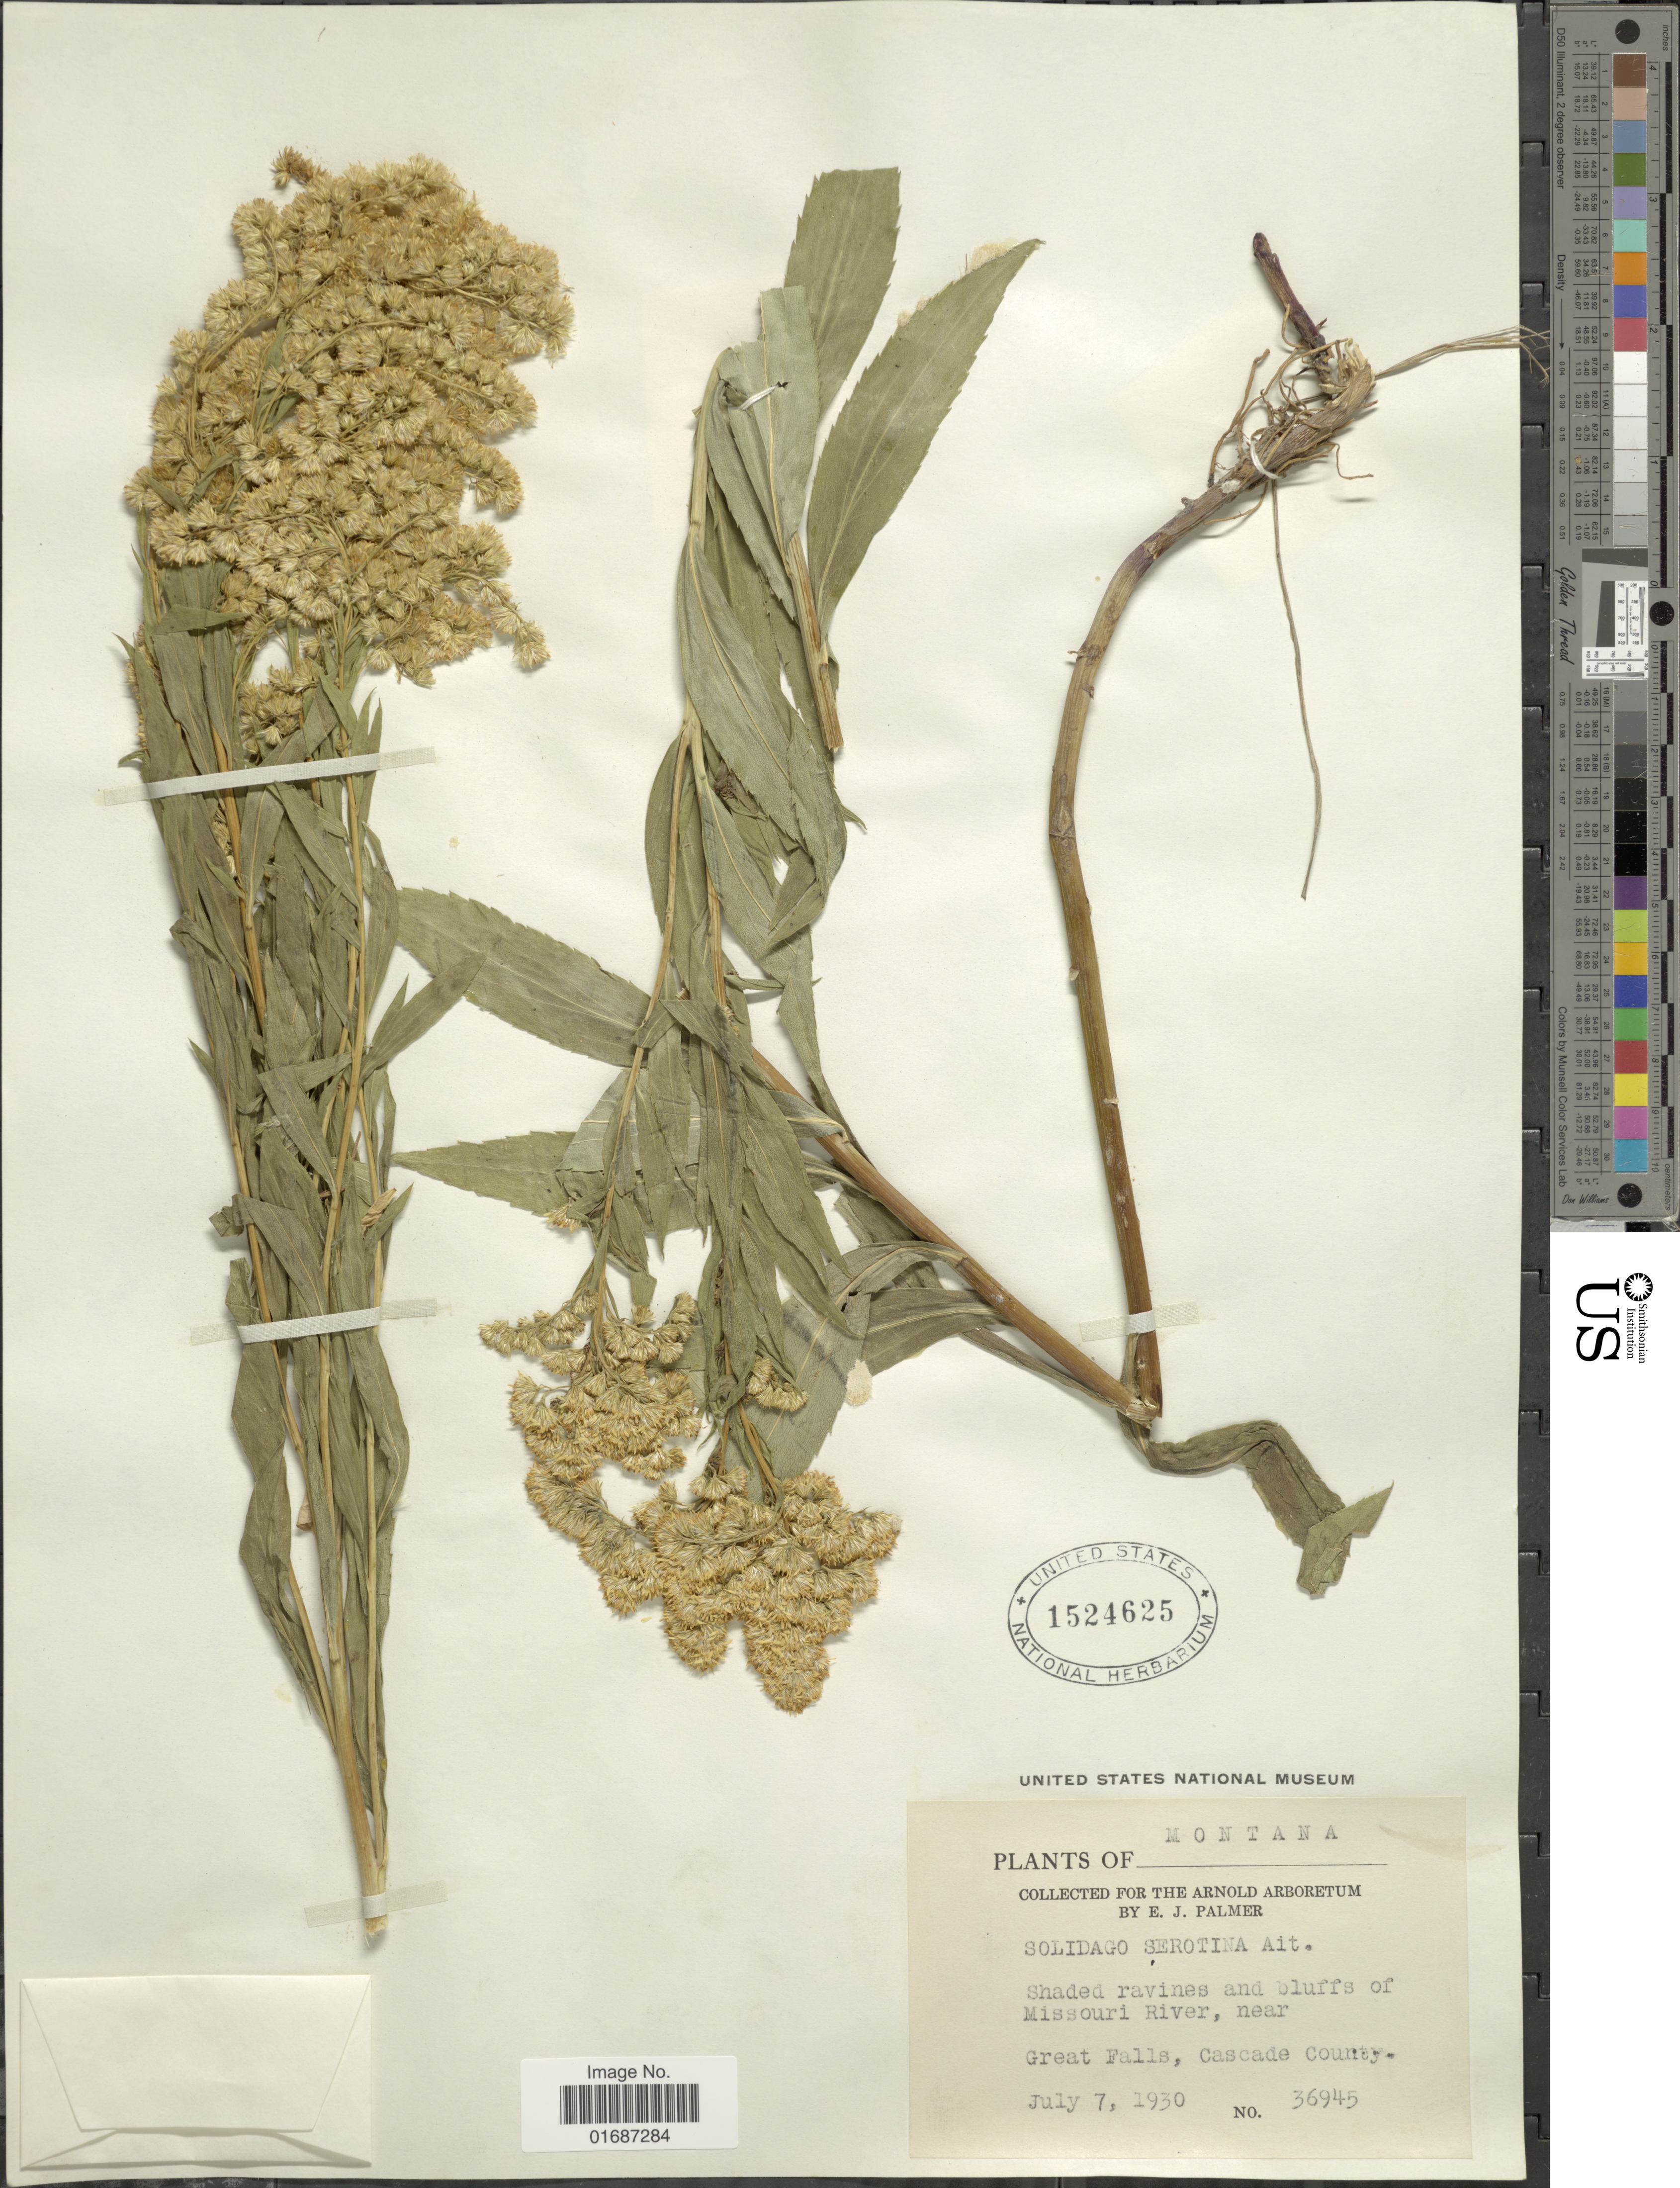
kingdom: Plantae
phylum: Tracheophyta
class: Magnoliopsida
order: Asterales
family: Asteraceae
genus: Solidago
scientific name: Solidago gigantea var. leiophylla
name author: Fernald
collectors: E. J. Palmer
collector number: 36945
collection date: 1930-07-07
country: United States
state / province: Montana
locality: Shaded ravines and bluffs of Missouri River, near Great Falls, Cascade County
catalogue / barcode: US 1524625